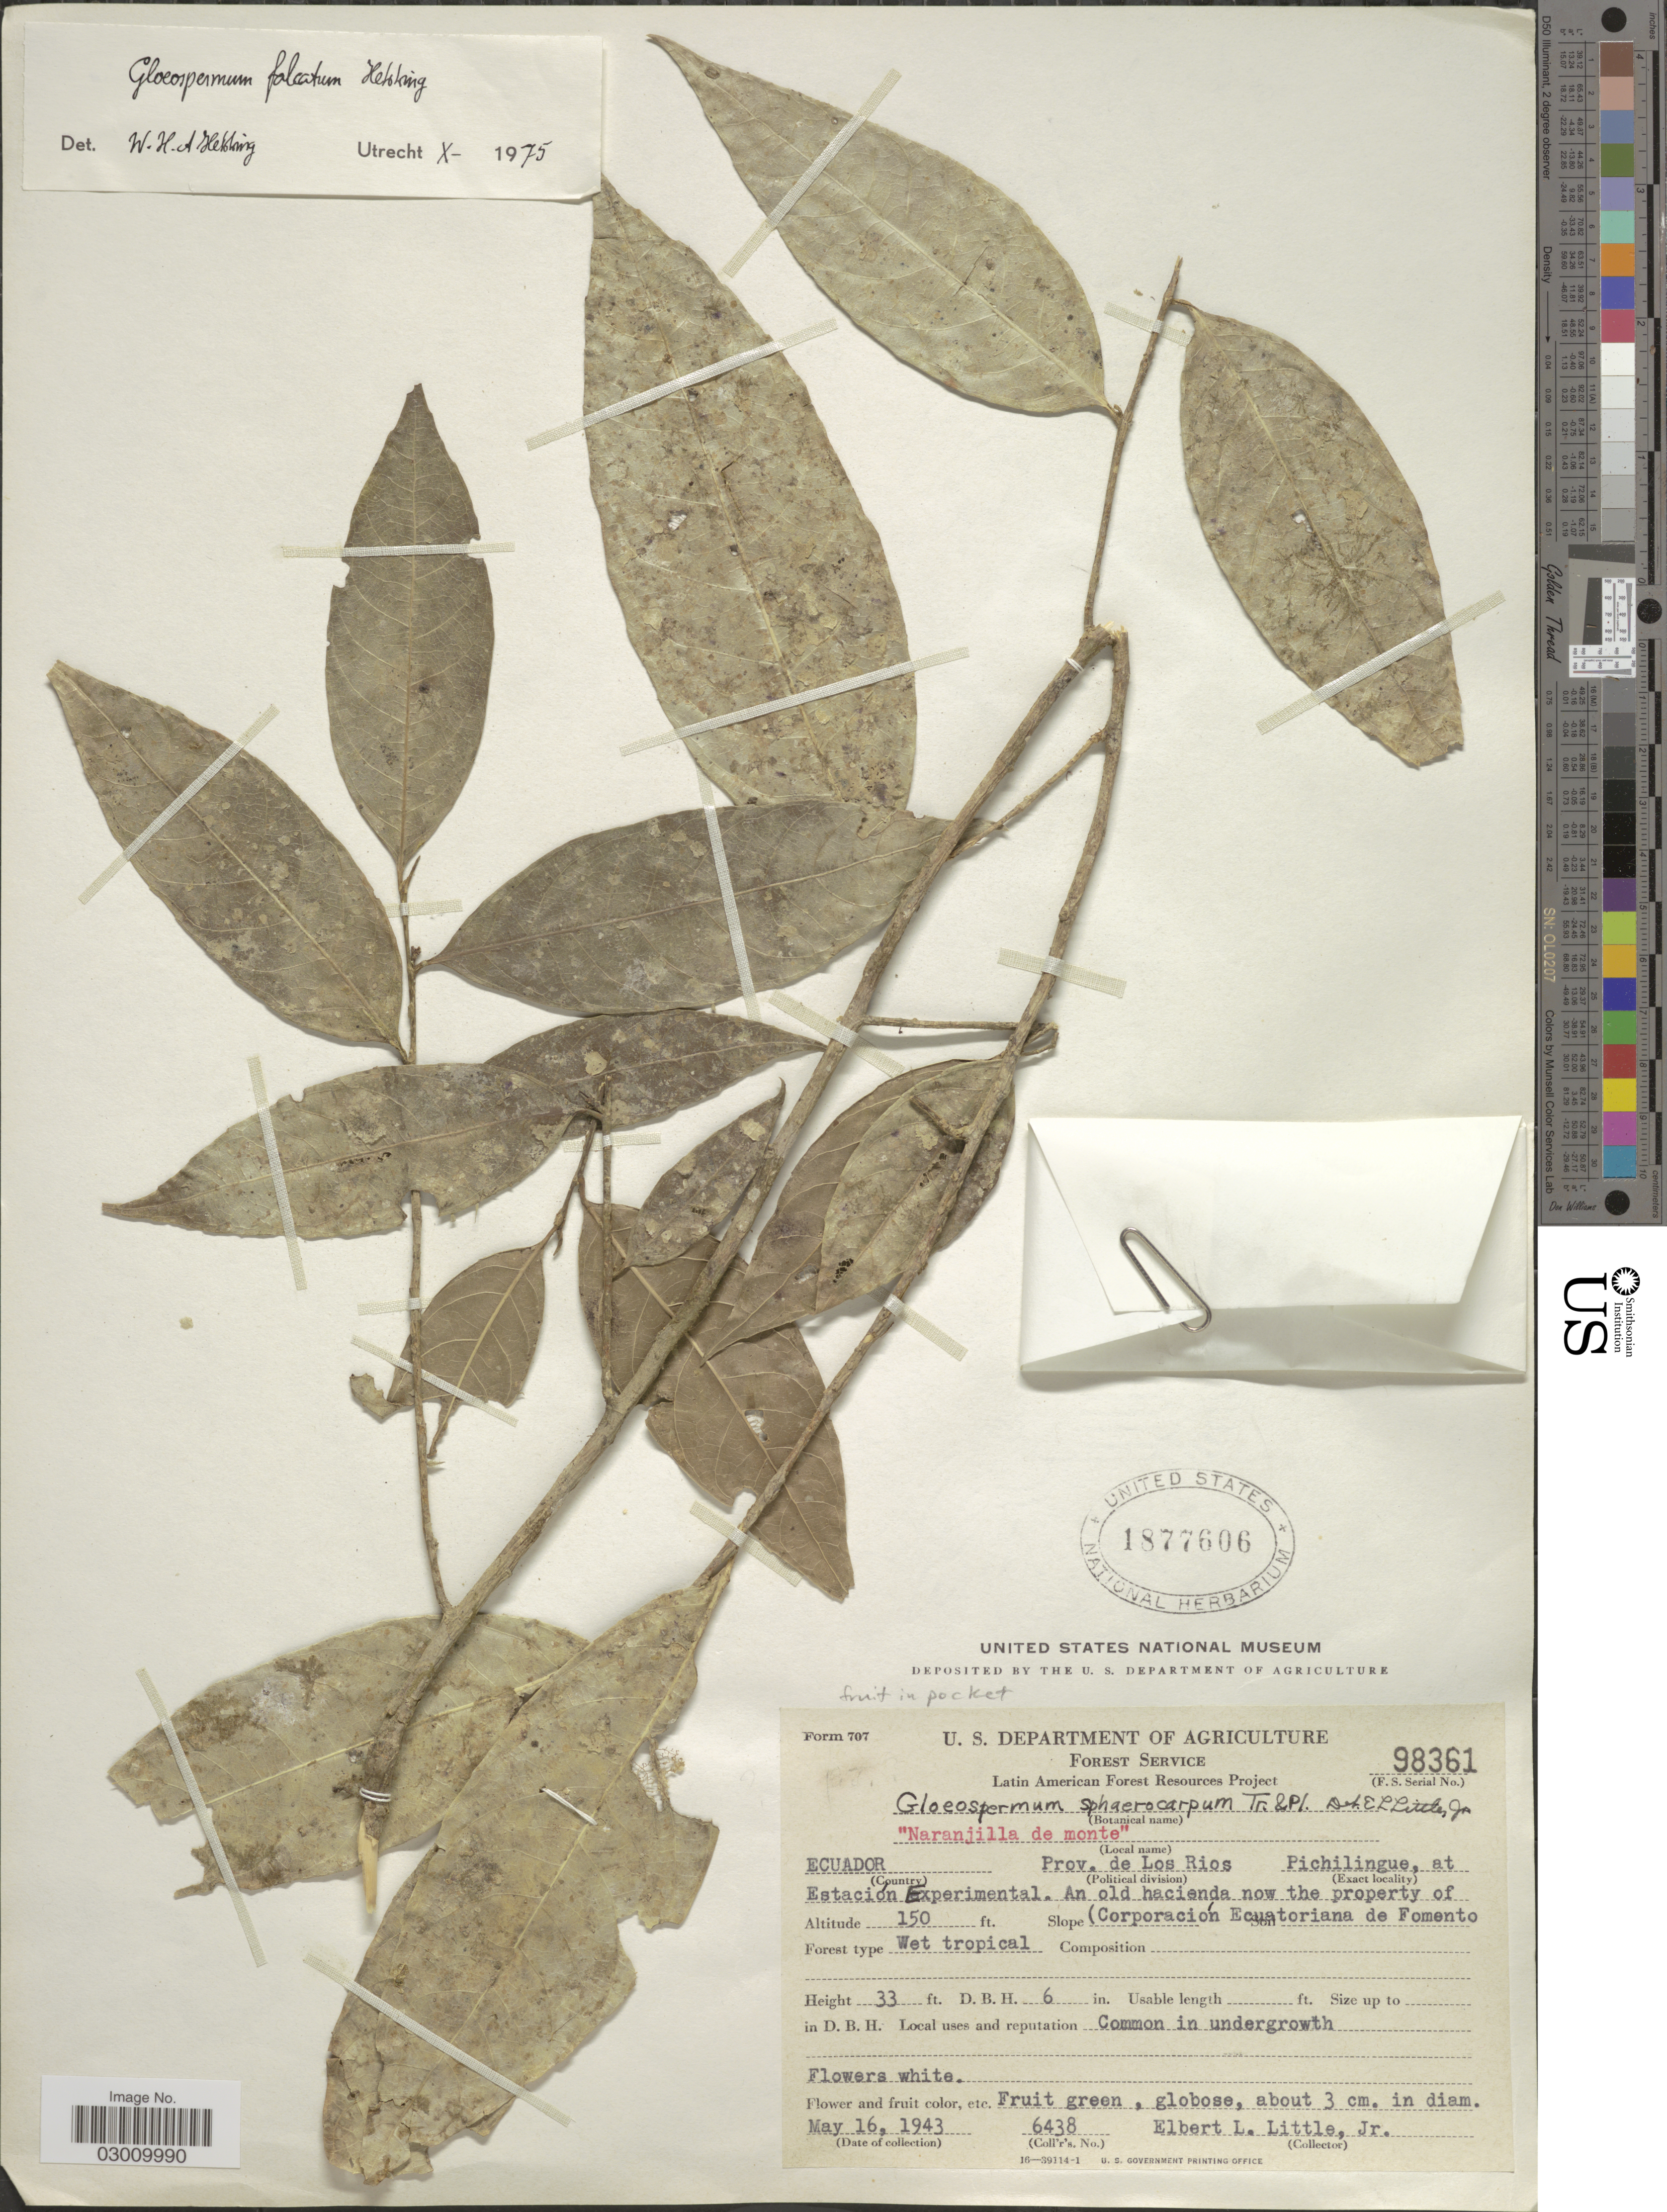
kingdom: Plantae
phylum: Tracheophyta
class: Magnoliopsida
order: Malpighiales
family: Violaceae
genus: Gloeospermum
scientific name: Gloeospermum sphaerocarpum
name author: Triana & Planch.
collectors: E. L. Little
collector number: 98361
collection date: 1943-05-16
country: Ecuador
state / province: Los Ríos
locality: Pichilingue, at Estación Experimental.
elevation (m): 46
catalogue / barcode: US 1877606